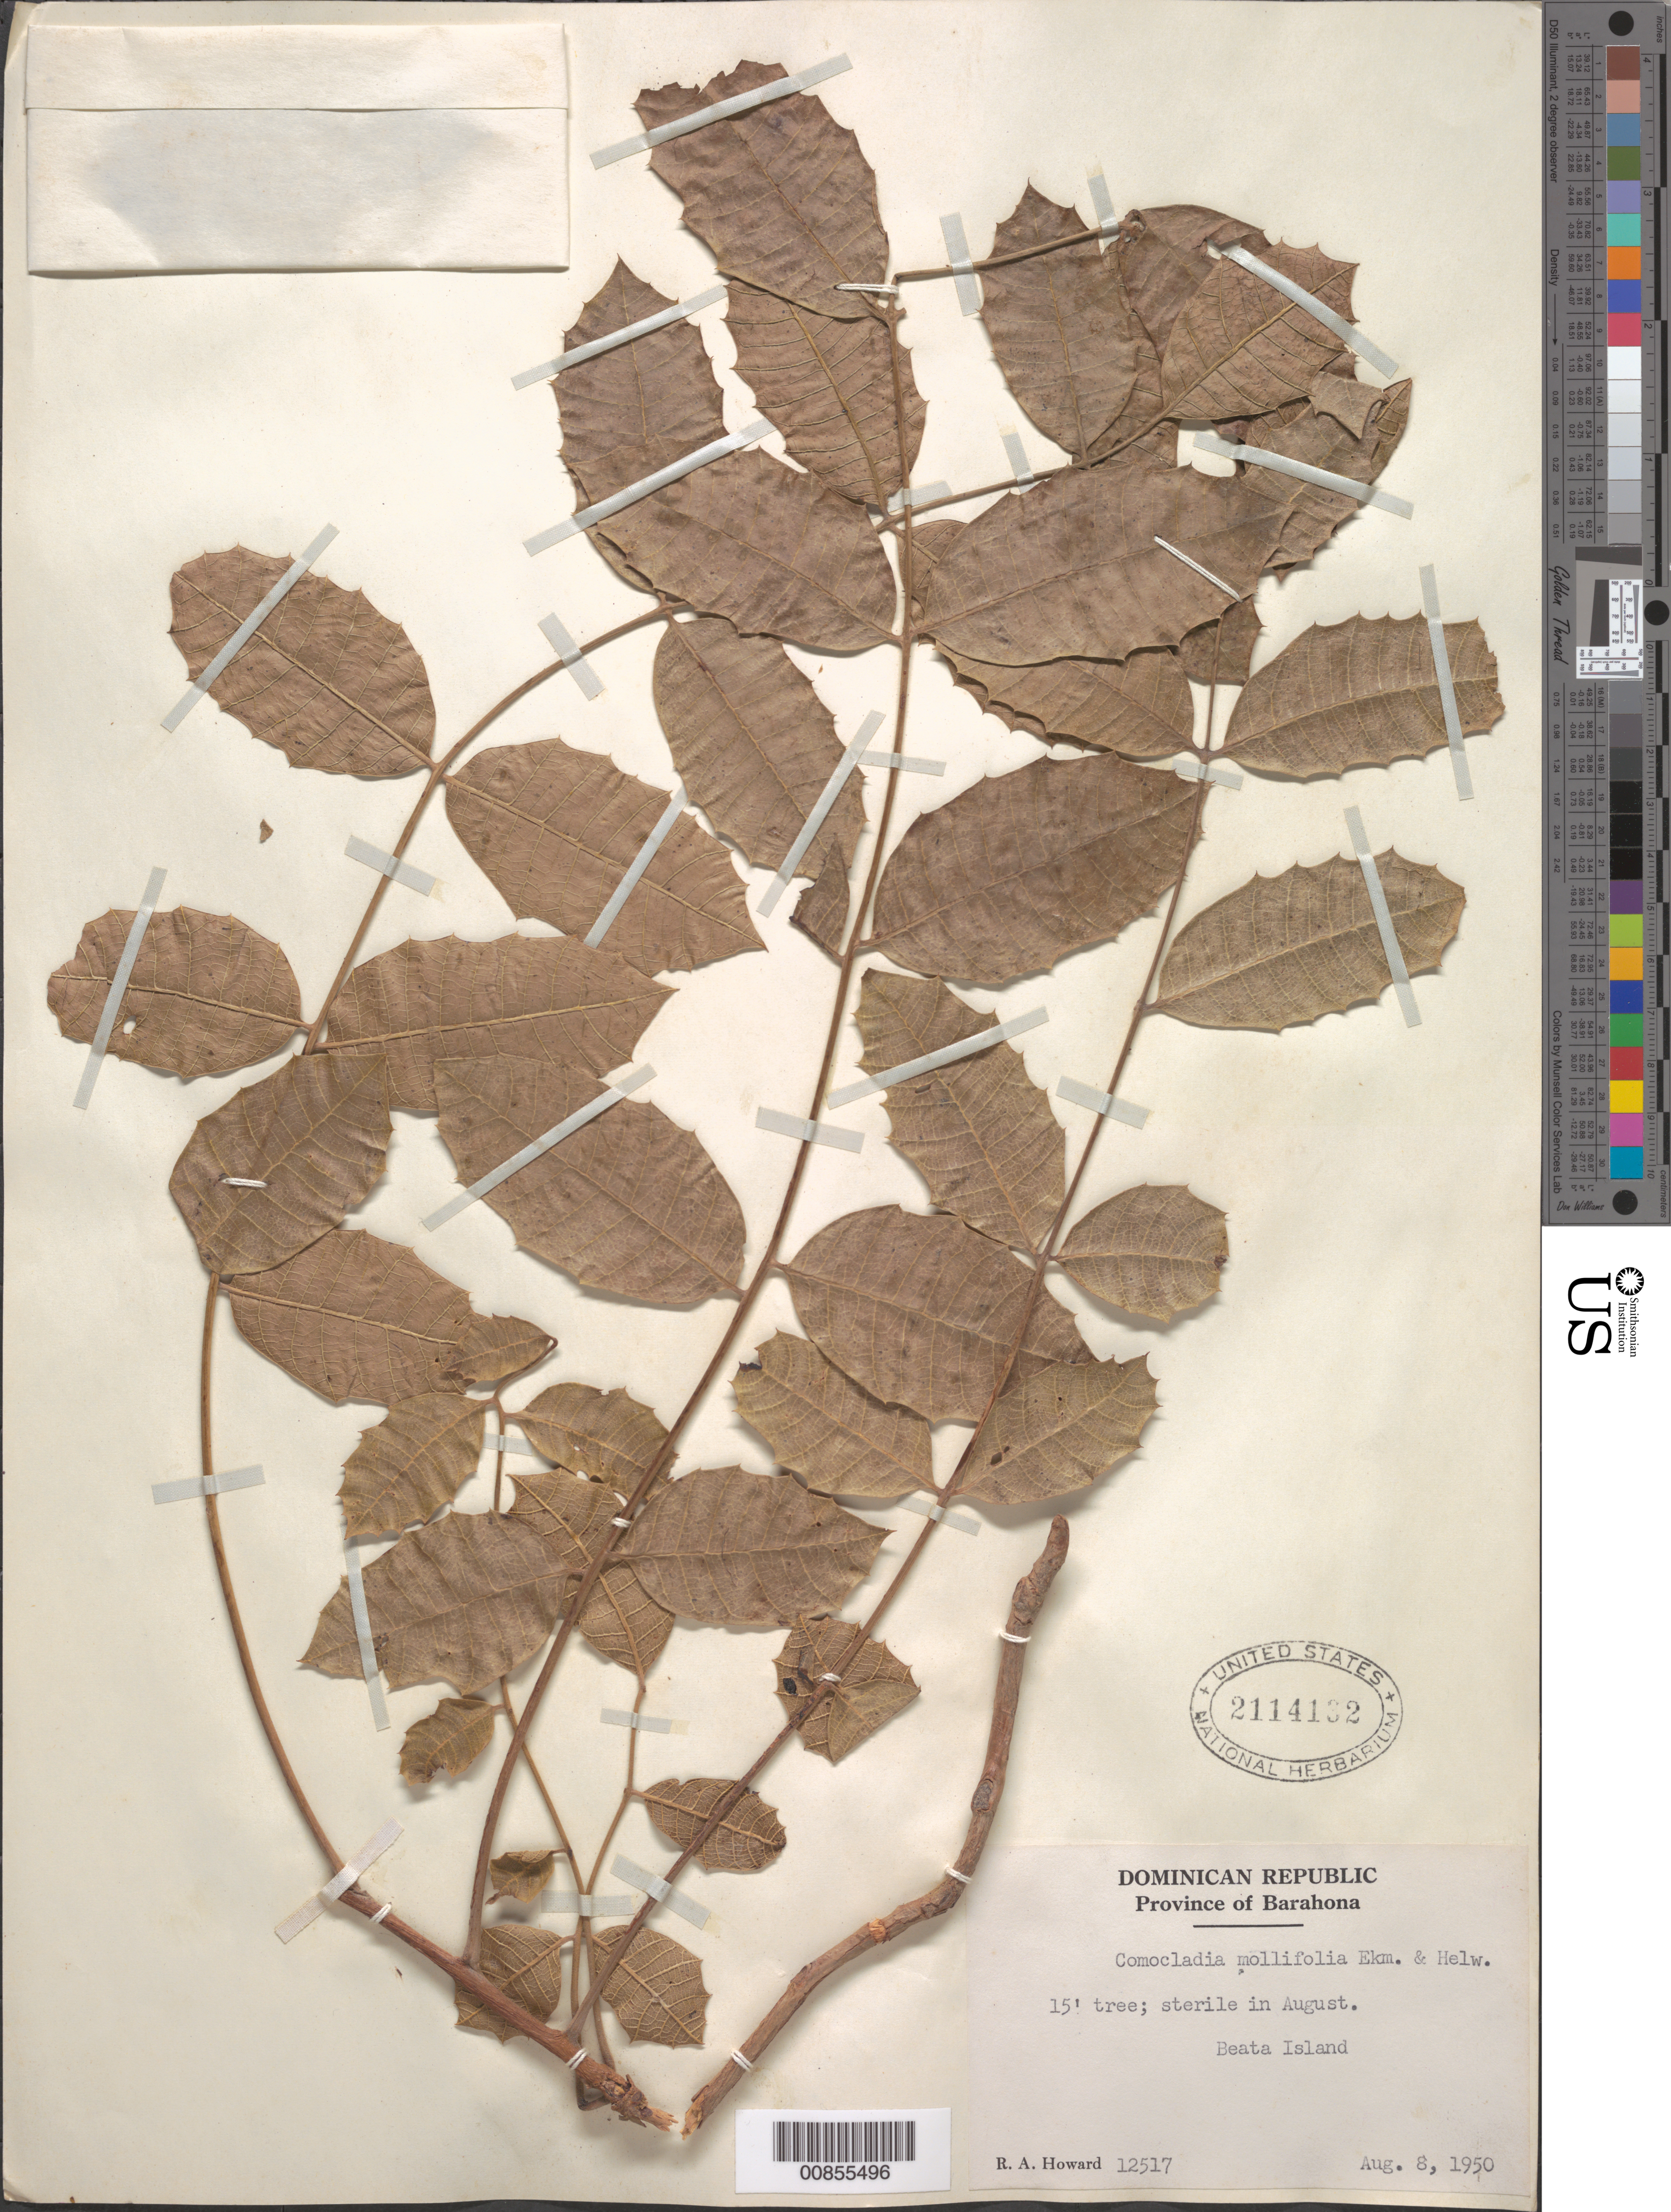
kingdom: Plantae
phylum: Tracheophyta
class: Magnoliopsida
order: Sapindales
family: Anacardiaceae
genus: Comocladia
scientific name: Comocladia mollifolia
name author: Ekman & Helwig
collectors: R. A. Howard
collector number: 12517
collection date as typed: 08 Aug 1950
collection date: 1950-08-08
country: Dominican Republic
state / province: Barahona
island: Isla Beata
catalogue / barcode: US 2114132